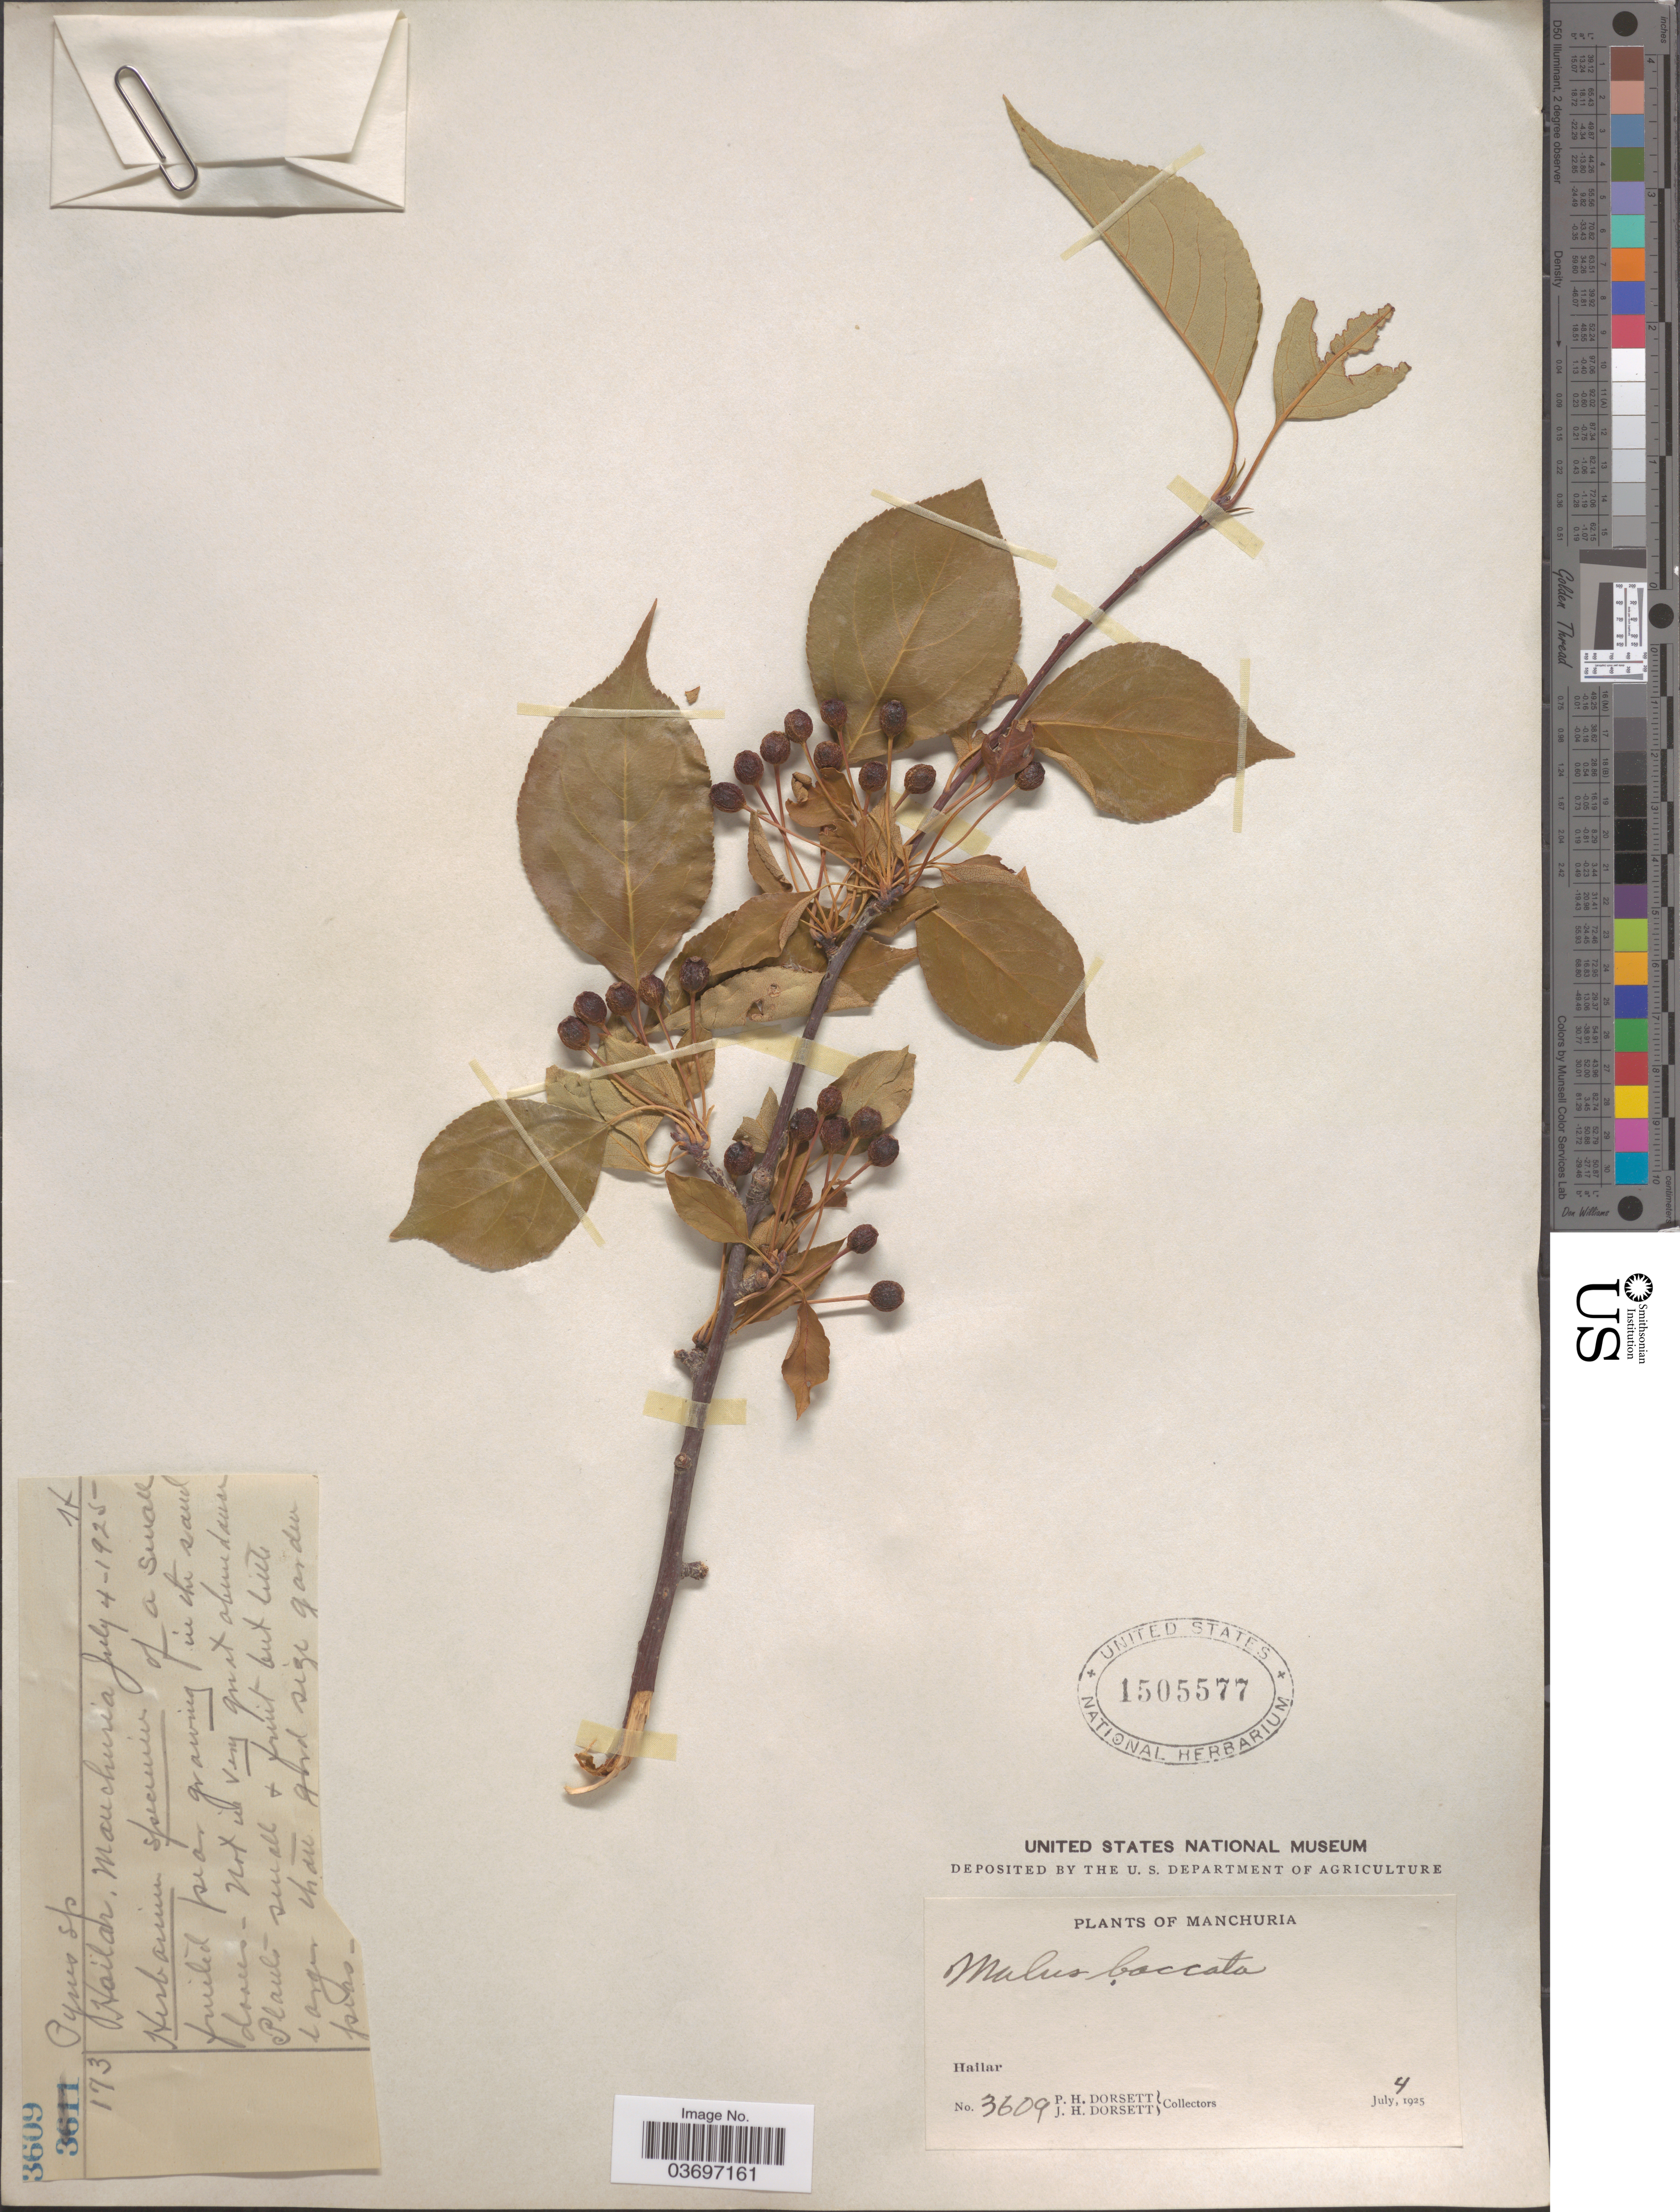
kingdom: Plantae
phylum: Tracheophyta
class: Magnoliopsida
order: Rosales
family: Rosaceae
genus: Malus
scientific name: Malus baccata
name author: (L.) Borkh.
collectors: P. H. Dorsett & J. Dorsett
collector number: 3609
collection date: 1925-07-04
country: China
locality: Manchuria. Hailar.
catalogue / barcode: US 1505577